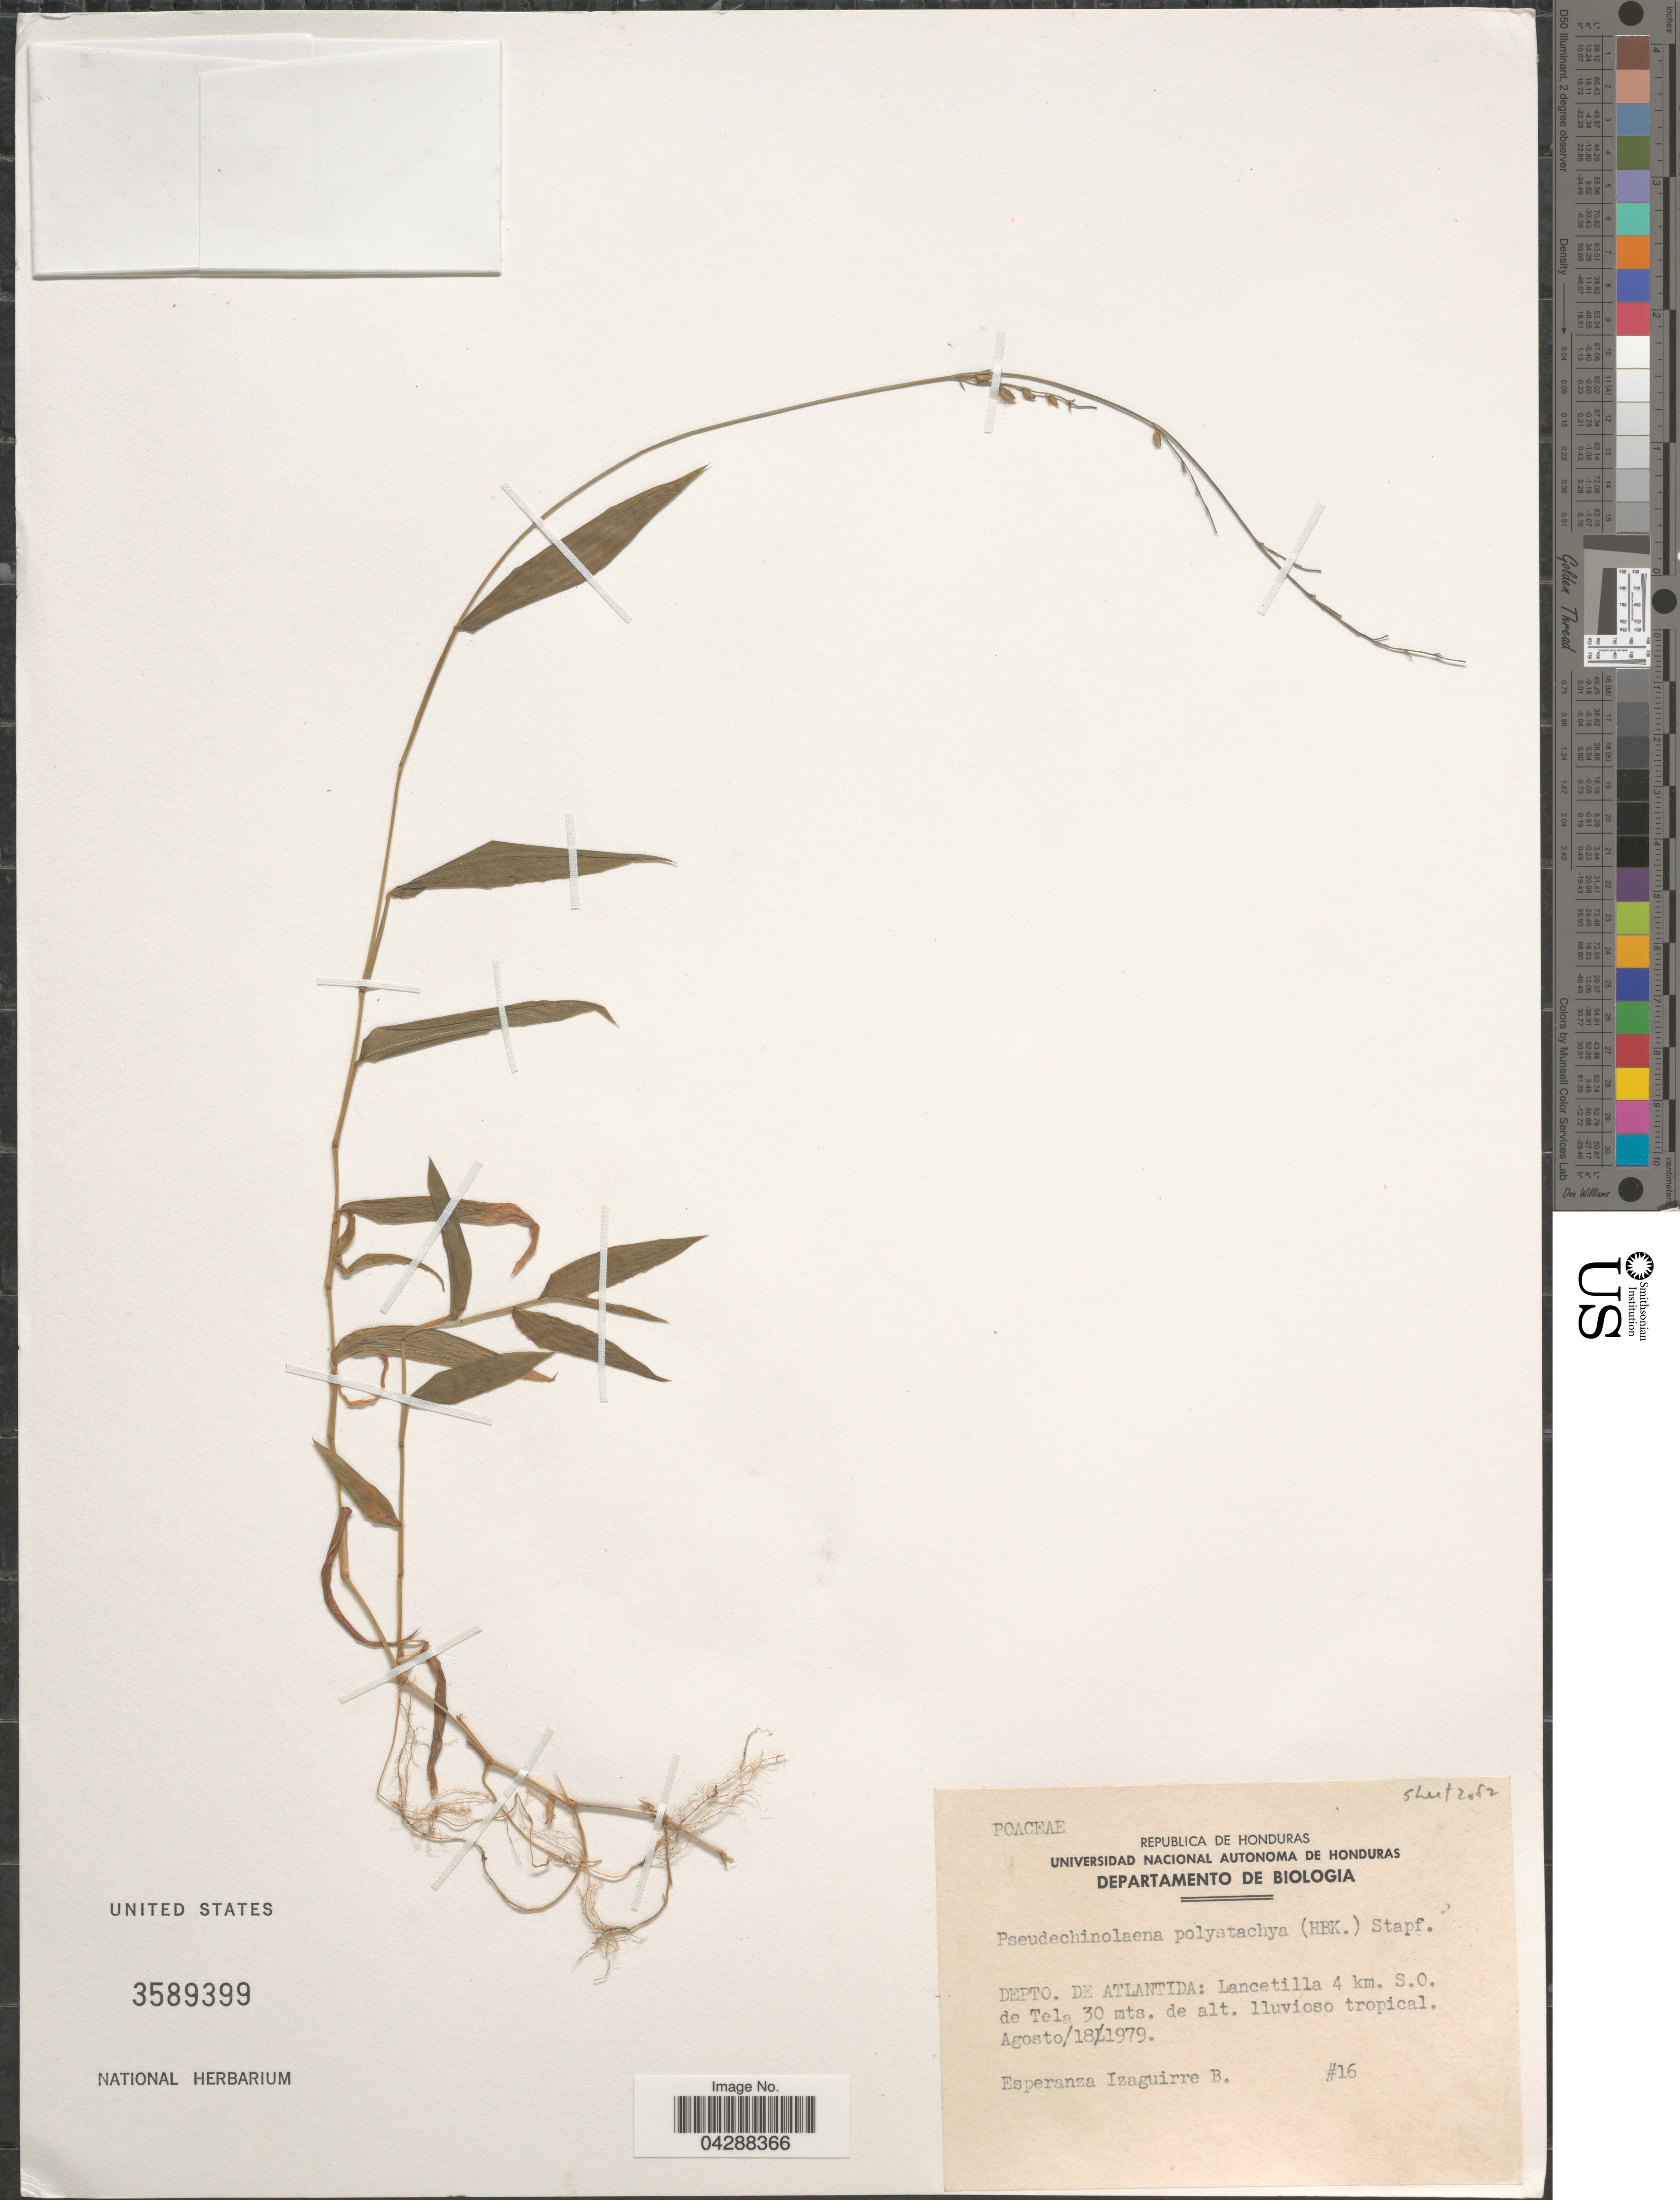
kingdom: Plantae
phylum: Tracheophyta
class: Liliopsida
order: Poales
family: Poaceae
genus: Pseudechinolaena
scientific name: Pseudechinolaena polystachya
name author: (Kunth) Stapf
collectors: E. Izaguirre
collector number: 16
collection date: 1979-08-18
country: Honduras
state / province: Atlantida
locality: Departamento de Biologia. Depto. de Atlantida: Lancetilla 4km. S.O. de Tela. Iluvioso tropical.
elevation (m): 30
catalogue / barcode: US 3589399